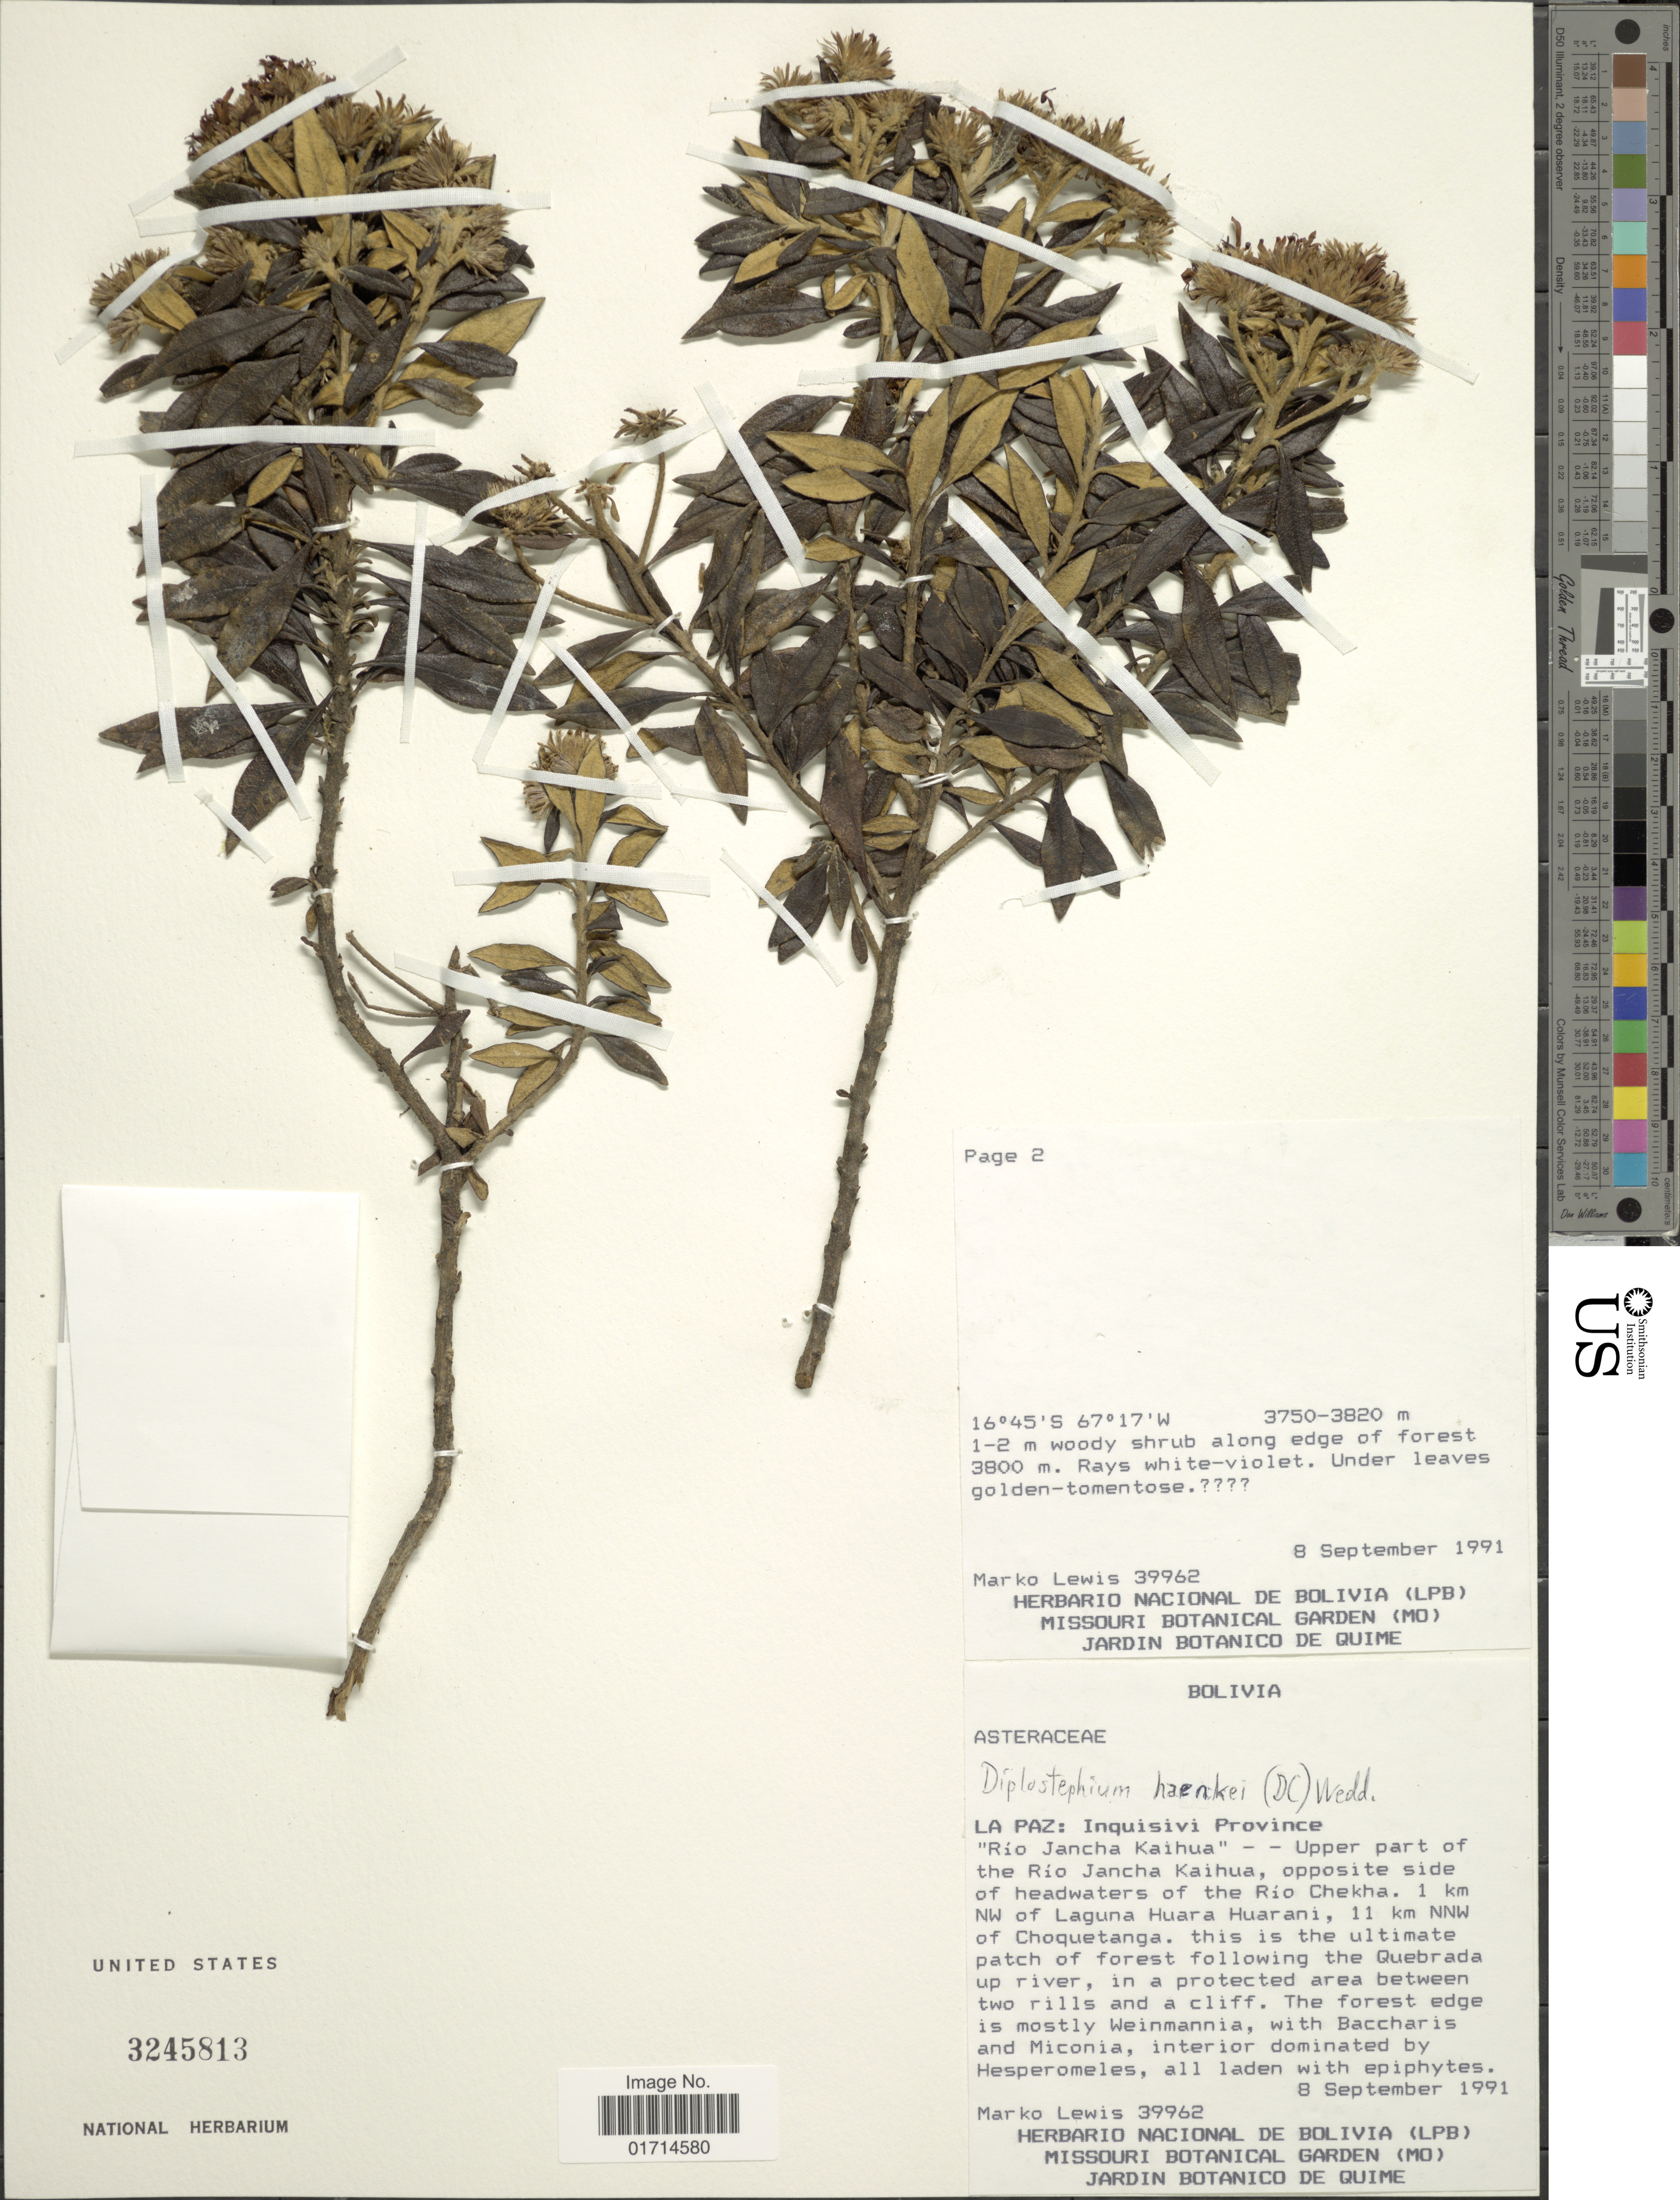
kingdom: Plantae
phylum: Tracheophyta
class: Magnoliopsida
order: Asterales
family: Asteraceae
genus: Diplostephium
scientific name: Diplostephium haenkei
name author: (DC.) Wedd.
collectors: M. A. Lewis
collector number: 39962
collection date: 1991-09-08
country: Bolivia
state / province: La Paz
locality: Inquisivi Province, Rio Jancha Kaihua, opposite side of headwaters of the Rio Chekha, 1 km NW of Laguna Huara Huarani, 11 km NNW of Choquetanga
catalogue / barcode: US 3245813